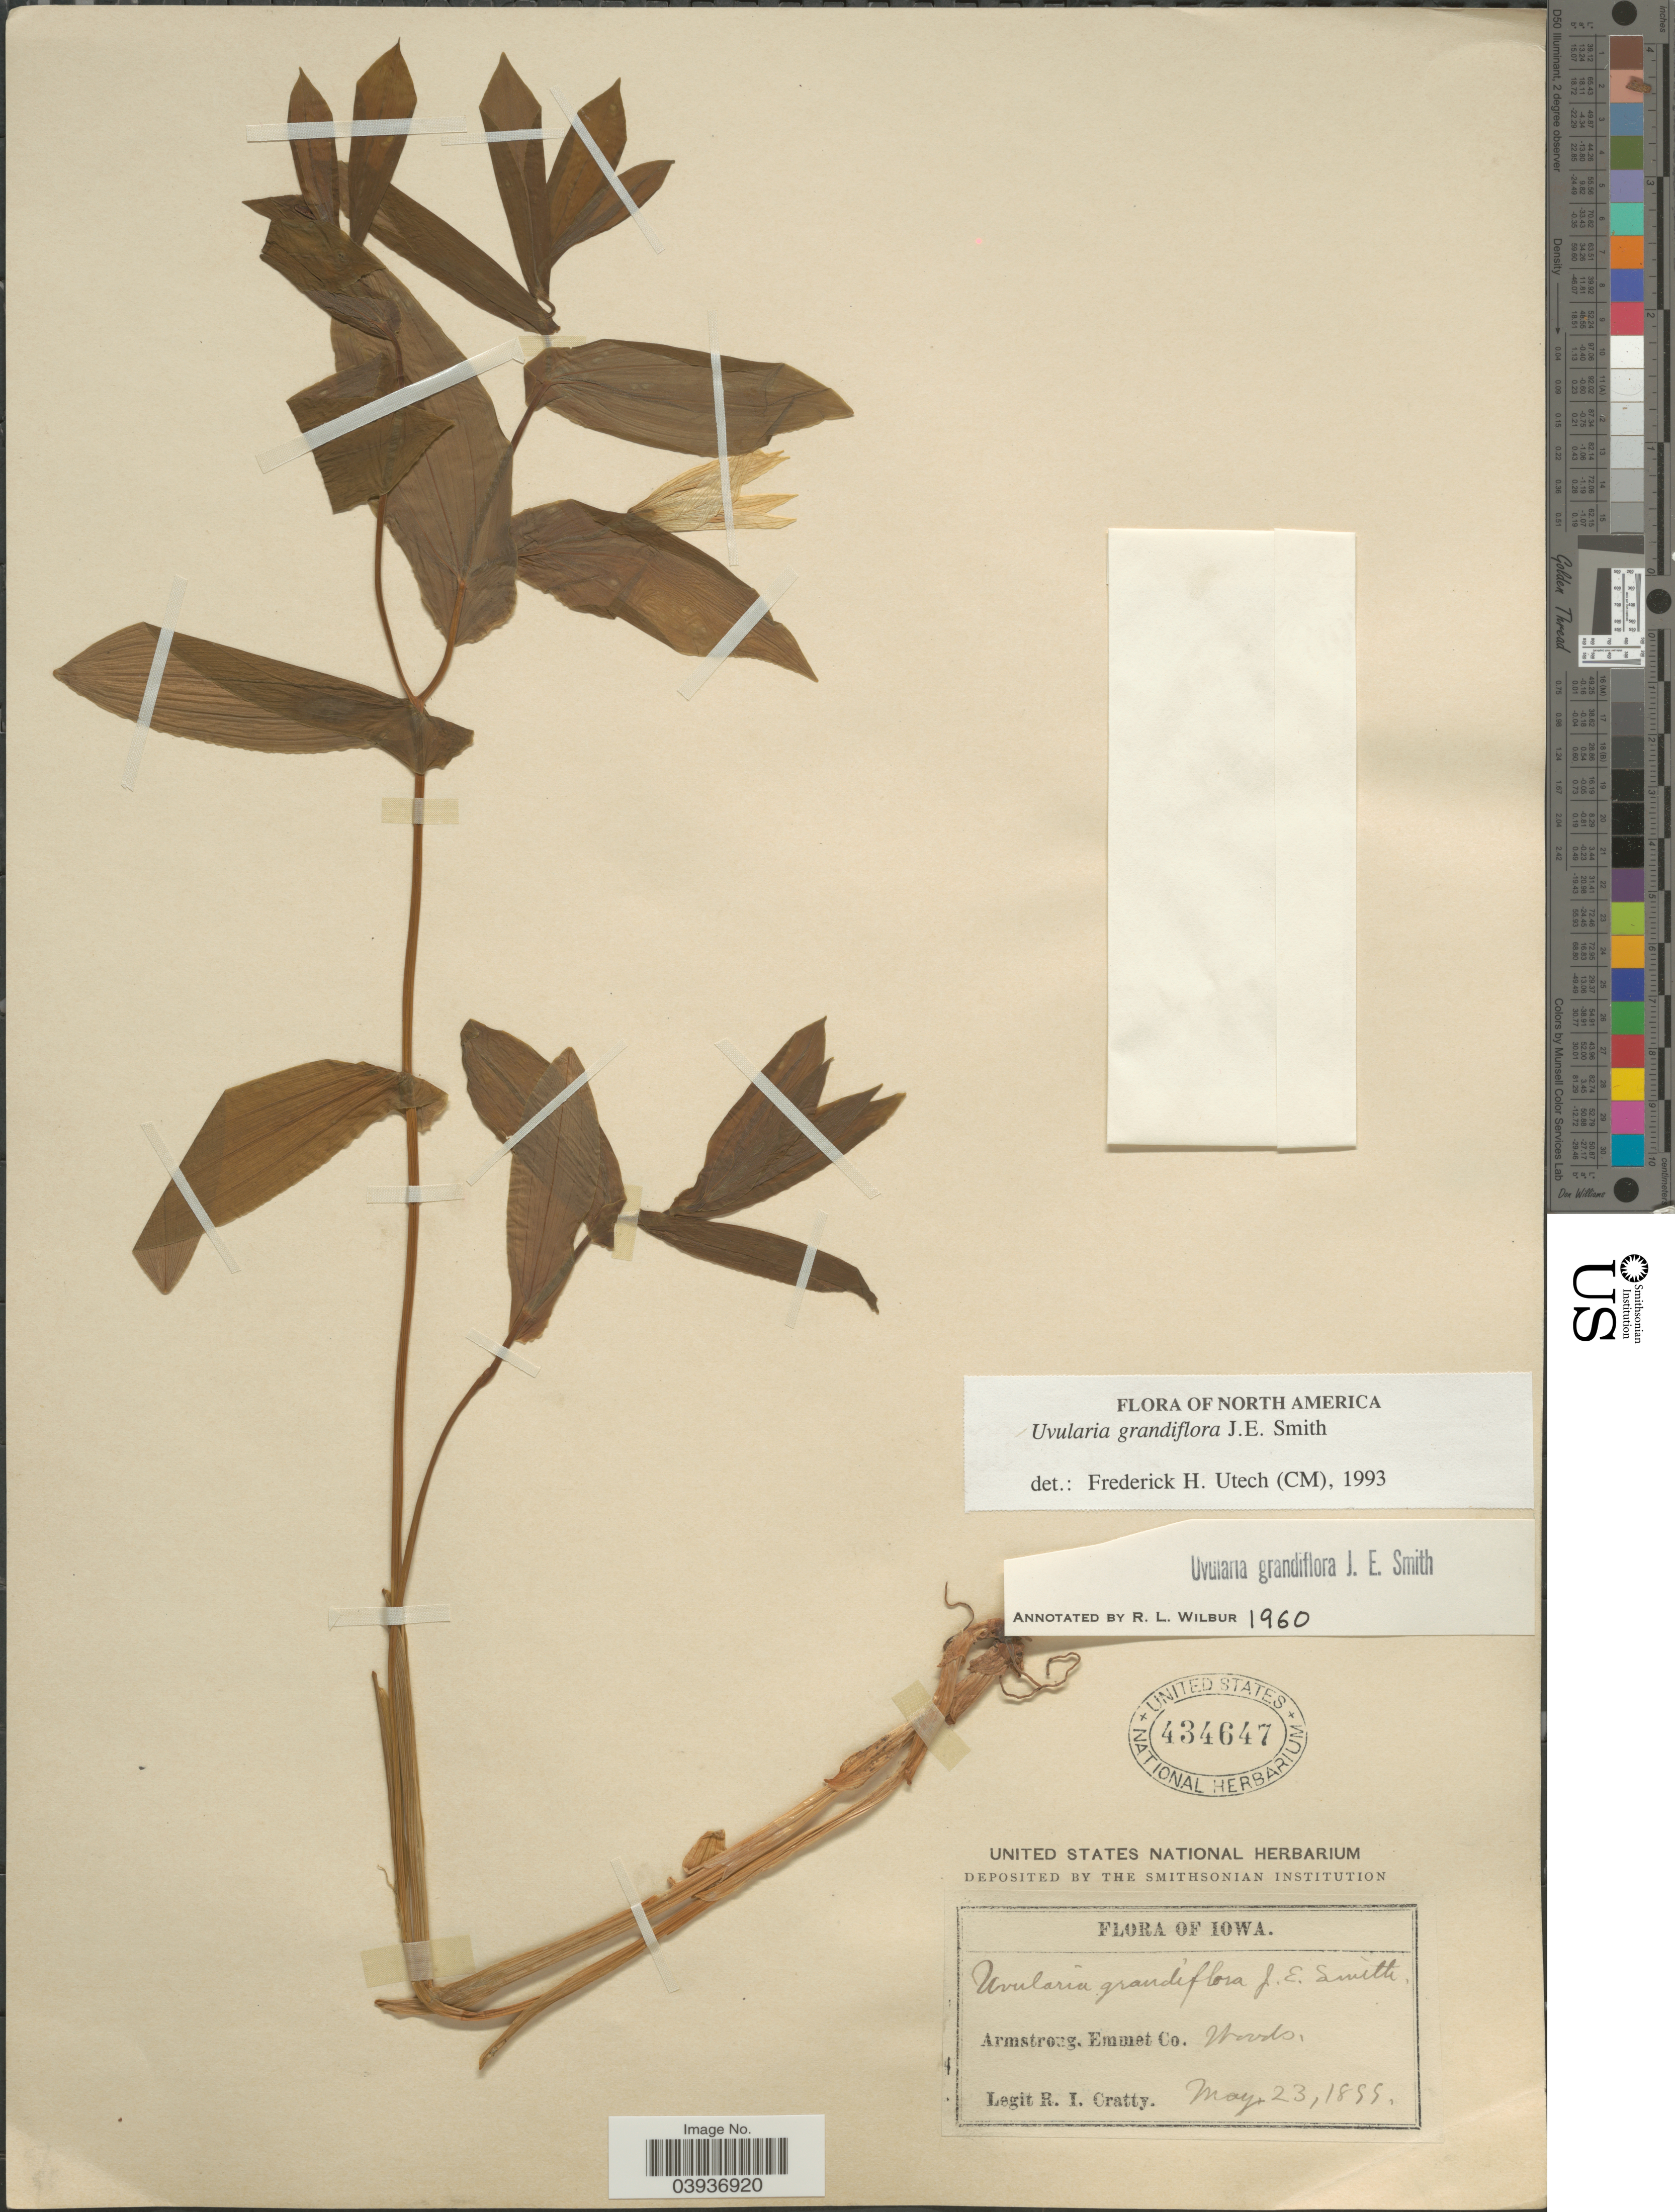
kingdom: Plantae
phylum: Tracheophyta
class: Liliopsida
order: Liliales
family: Colchicaceae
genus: Uvularia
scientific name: Uvularia grandiflora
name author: Sm.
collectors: R. Cratty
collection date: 1855-05-23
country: United States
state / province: Iowa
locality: Armstrong. Emmet Co.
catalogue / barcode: US 434647